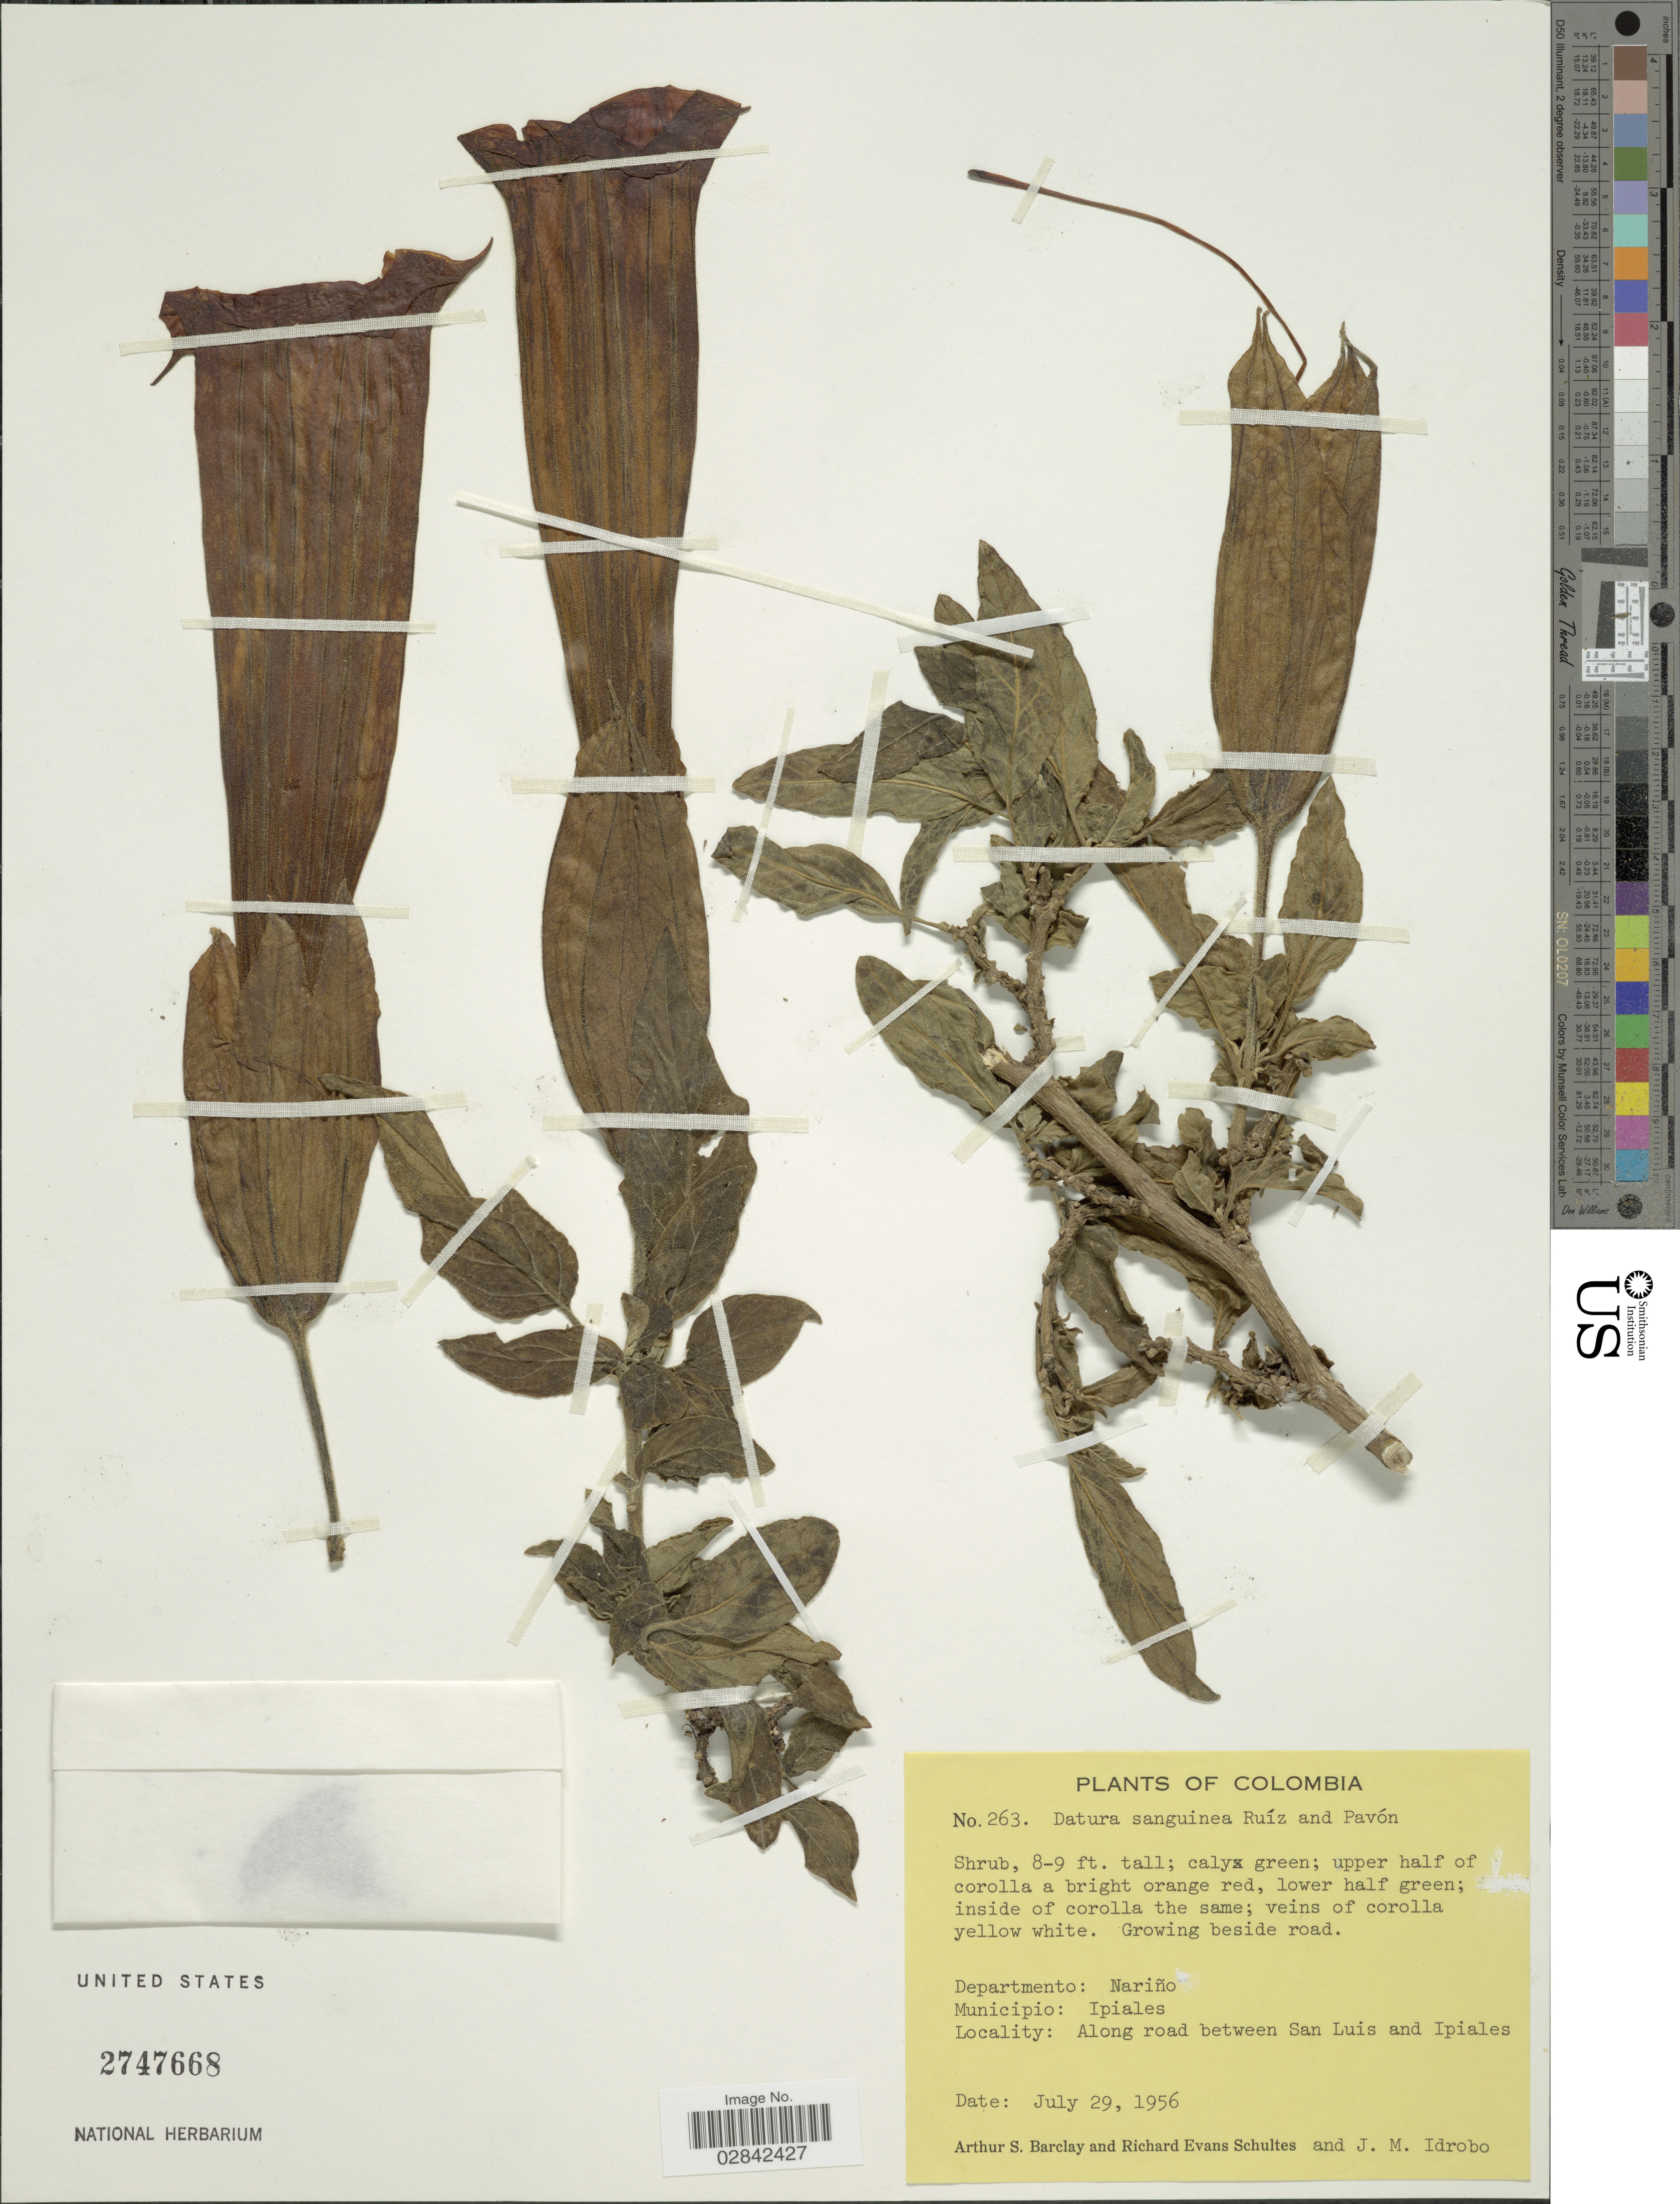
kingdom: Plantae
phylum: Tracheophyta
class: Magnoliopsida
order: Solanales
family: Solanaceae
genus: Brugmansia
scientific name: Brugmansia sanguinea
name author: (Ruiz & Pav.) D. Don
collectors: A. S. Barclay, R. E. Schultes & J. M. Idrobo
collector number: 263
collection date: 1956-07-29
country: Colombia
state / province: Nariño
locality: Departmento: Nariño. Municipio: Ipiales. Along road between San Luis and Ipiales.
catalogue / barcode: US 2747668